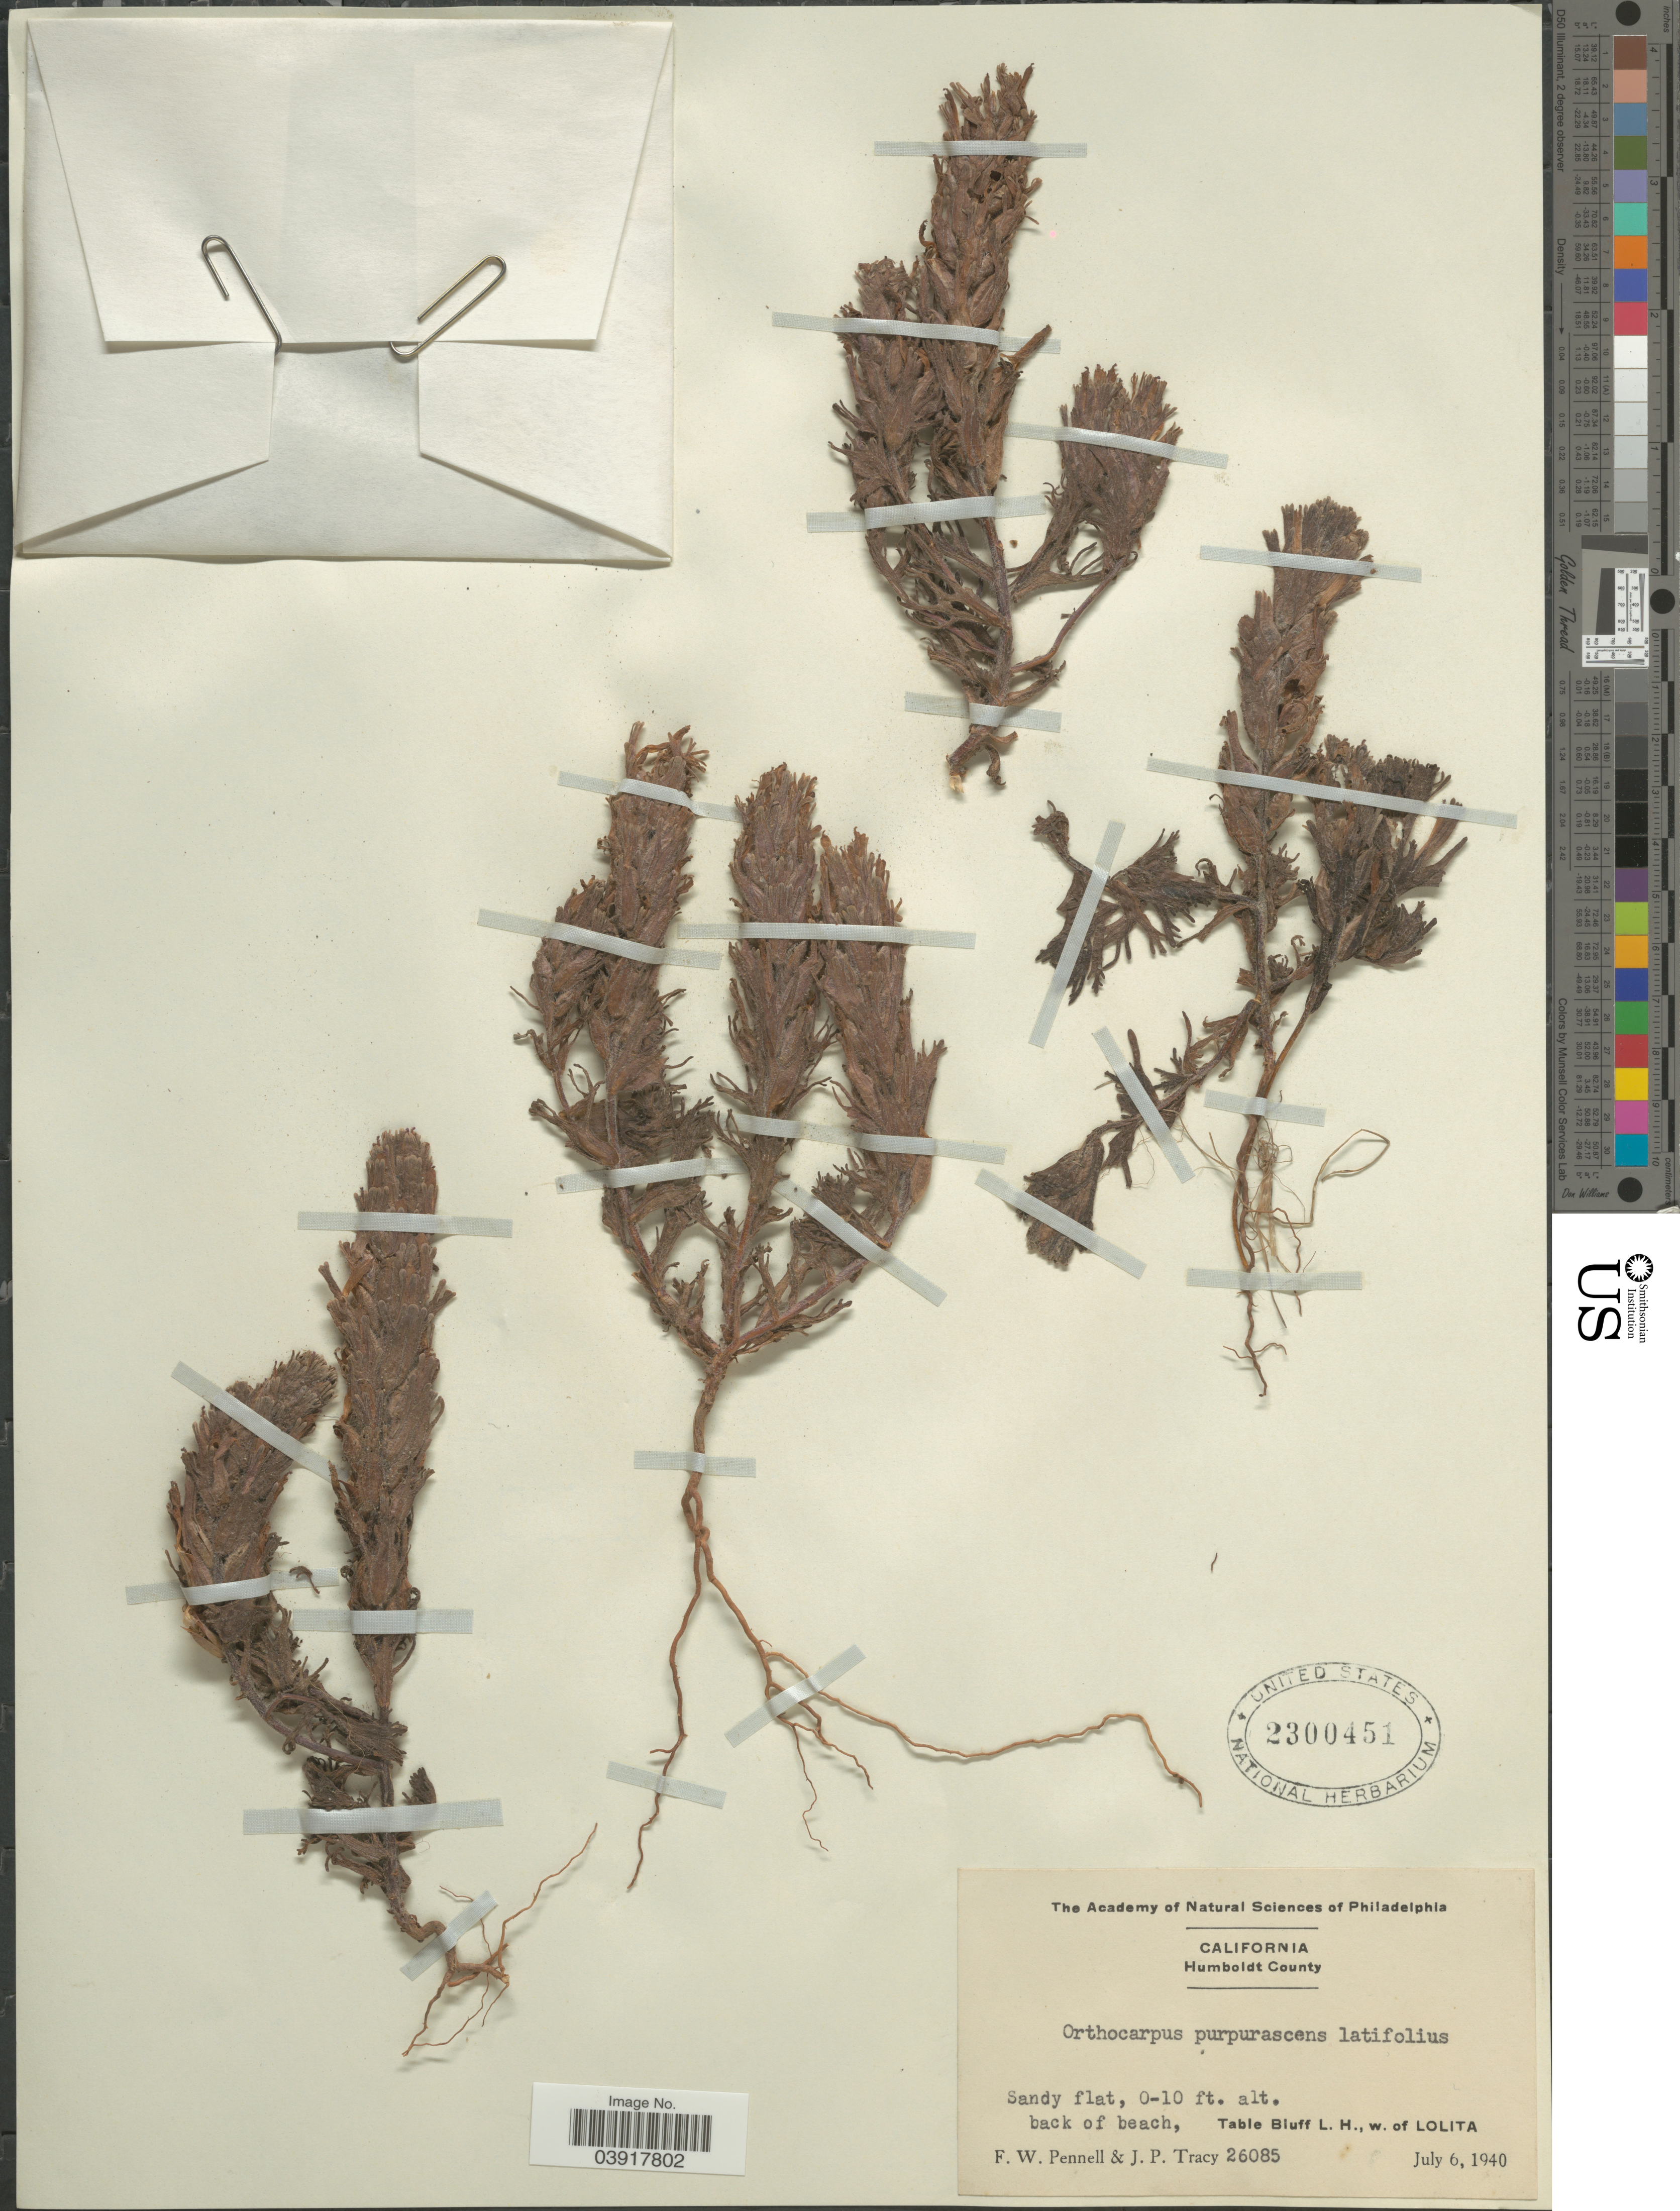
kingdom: Plantae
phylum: Tracheophyta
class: Magnoliopsida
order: Lamiales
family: Orobanchaceae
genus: Orthocarpus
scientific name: Orthocarpus purpurascens var. latifolius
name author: S. Watson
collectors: F. W. Pennell & J. Tracy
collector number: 26085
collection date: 1940-07-06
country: United States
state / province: California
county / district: Humboldt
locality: Humboldt County. Back of beach, Table Bluff L. H., w. of Lolita.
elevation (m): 0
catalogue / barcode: US 2300451